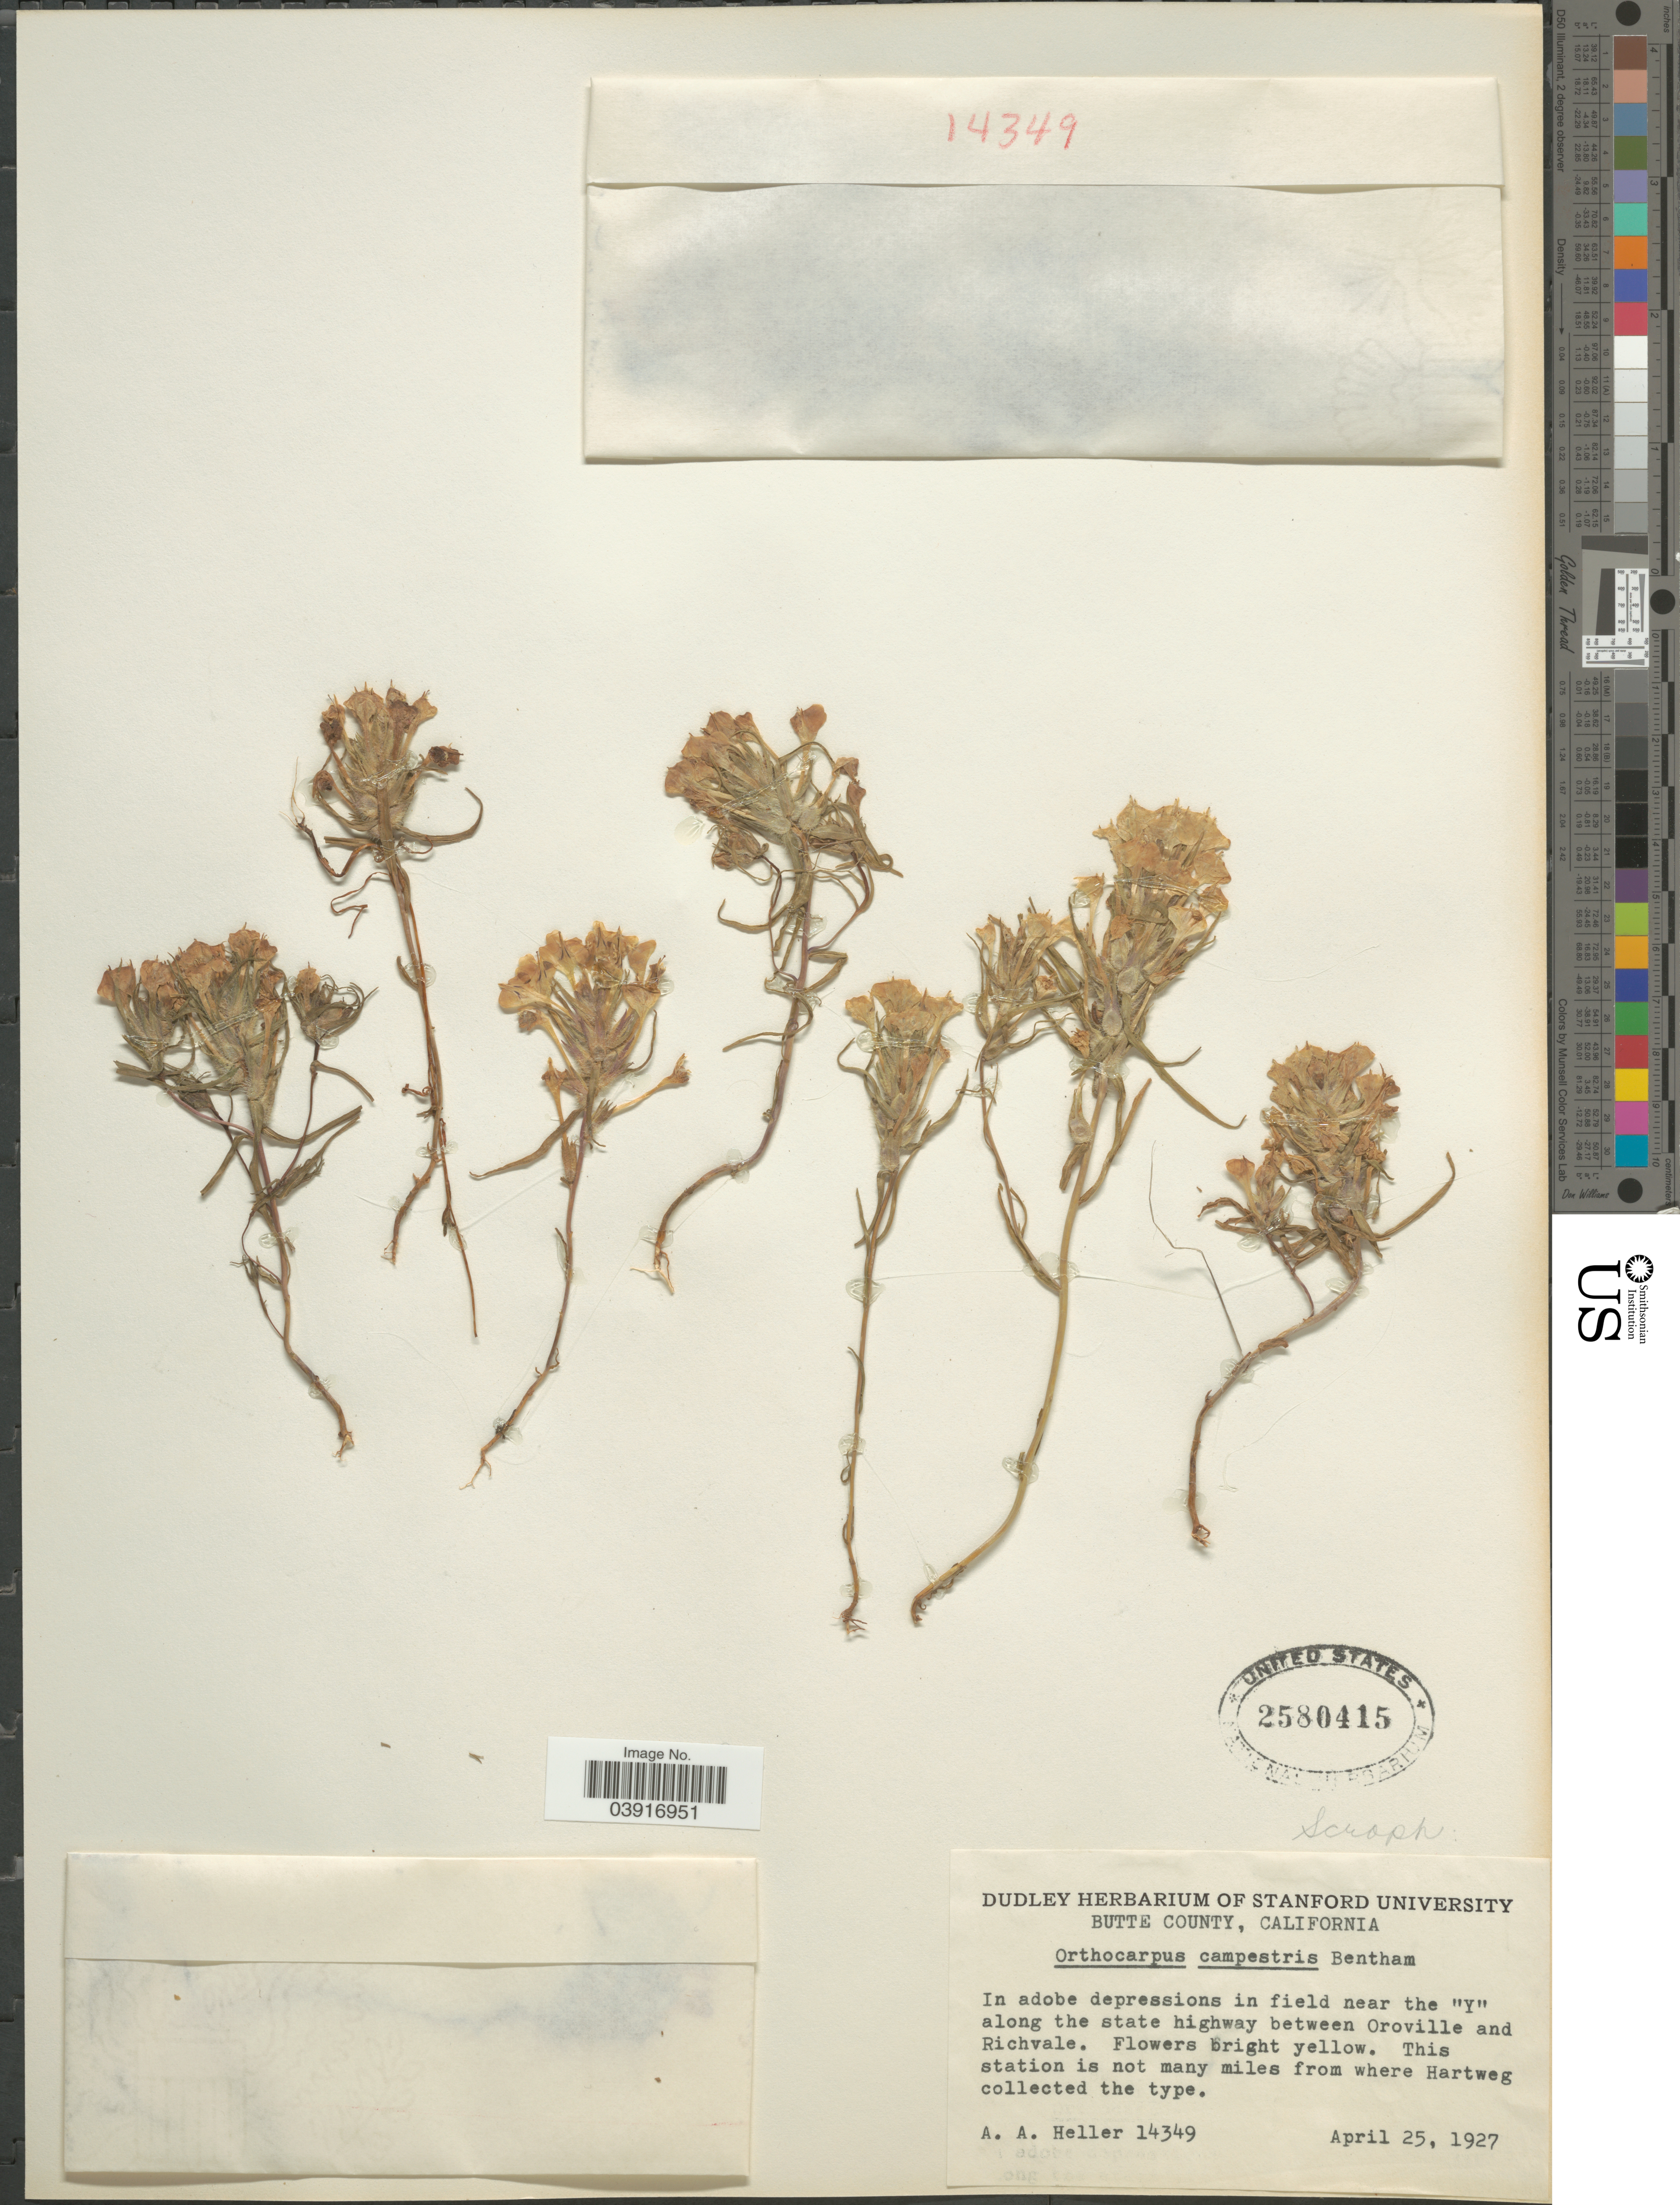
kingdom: Plantae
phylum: Tracheophyta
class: Magnoliopsida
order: Lamiales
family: Orobanchaceae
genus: Orthocarpus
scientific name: Orthocarpus campestris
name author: Benth.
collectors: A. A. Heller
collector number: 14349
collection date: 1927-04-25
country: United States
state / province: California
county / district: Butte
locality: Butte County. In adobe depressions in field near the 'Y' along the state highway between Oroville and Richvale.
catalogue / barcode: US 2580415